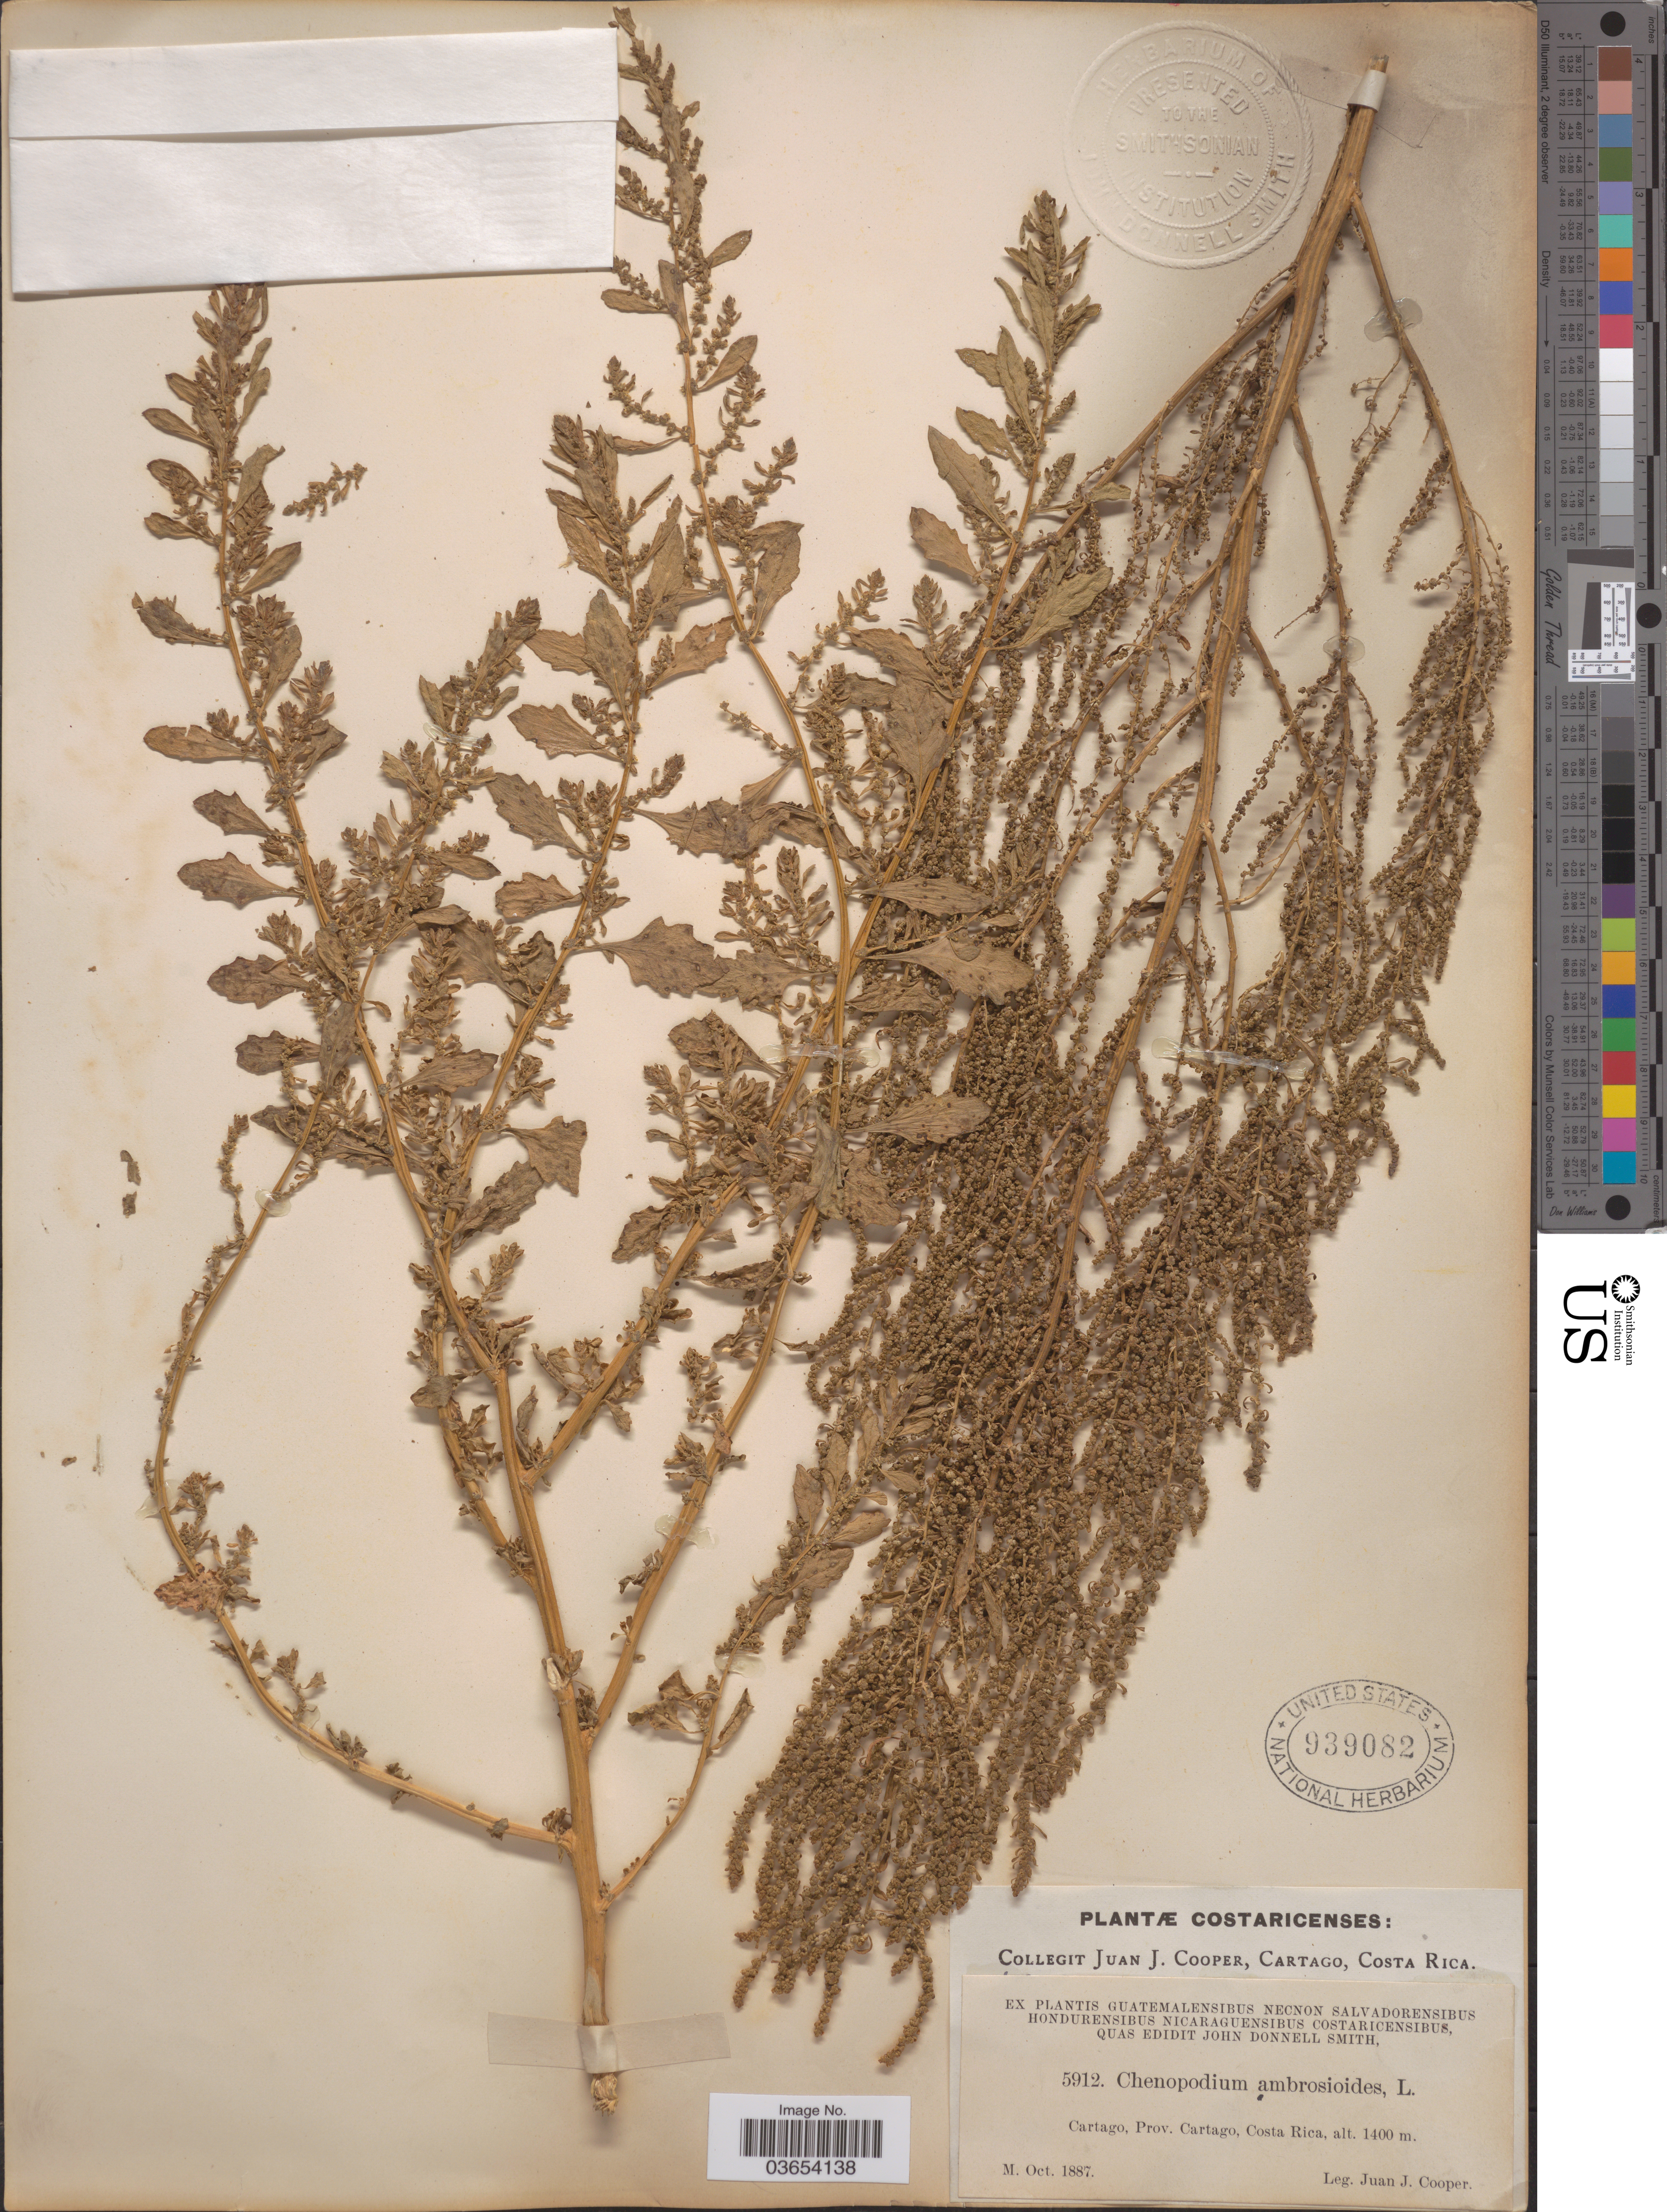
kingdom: Plantae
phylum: Tracheophyta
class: Magnoliopsida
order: Caryophyllales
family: Amaranthaceae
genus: Chenopodium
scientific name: Chenopodium ambrosioides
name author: L.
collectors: J. J. Cooper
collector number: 5912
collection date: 1887-10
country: Costa Rica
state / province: Cartago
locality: Cartago, Costa Rica.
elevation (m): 1400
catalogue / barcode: US 939082